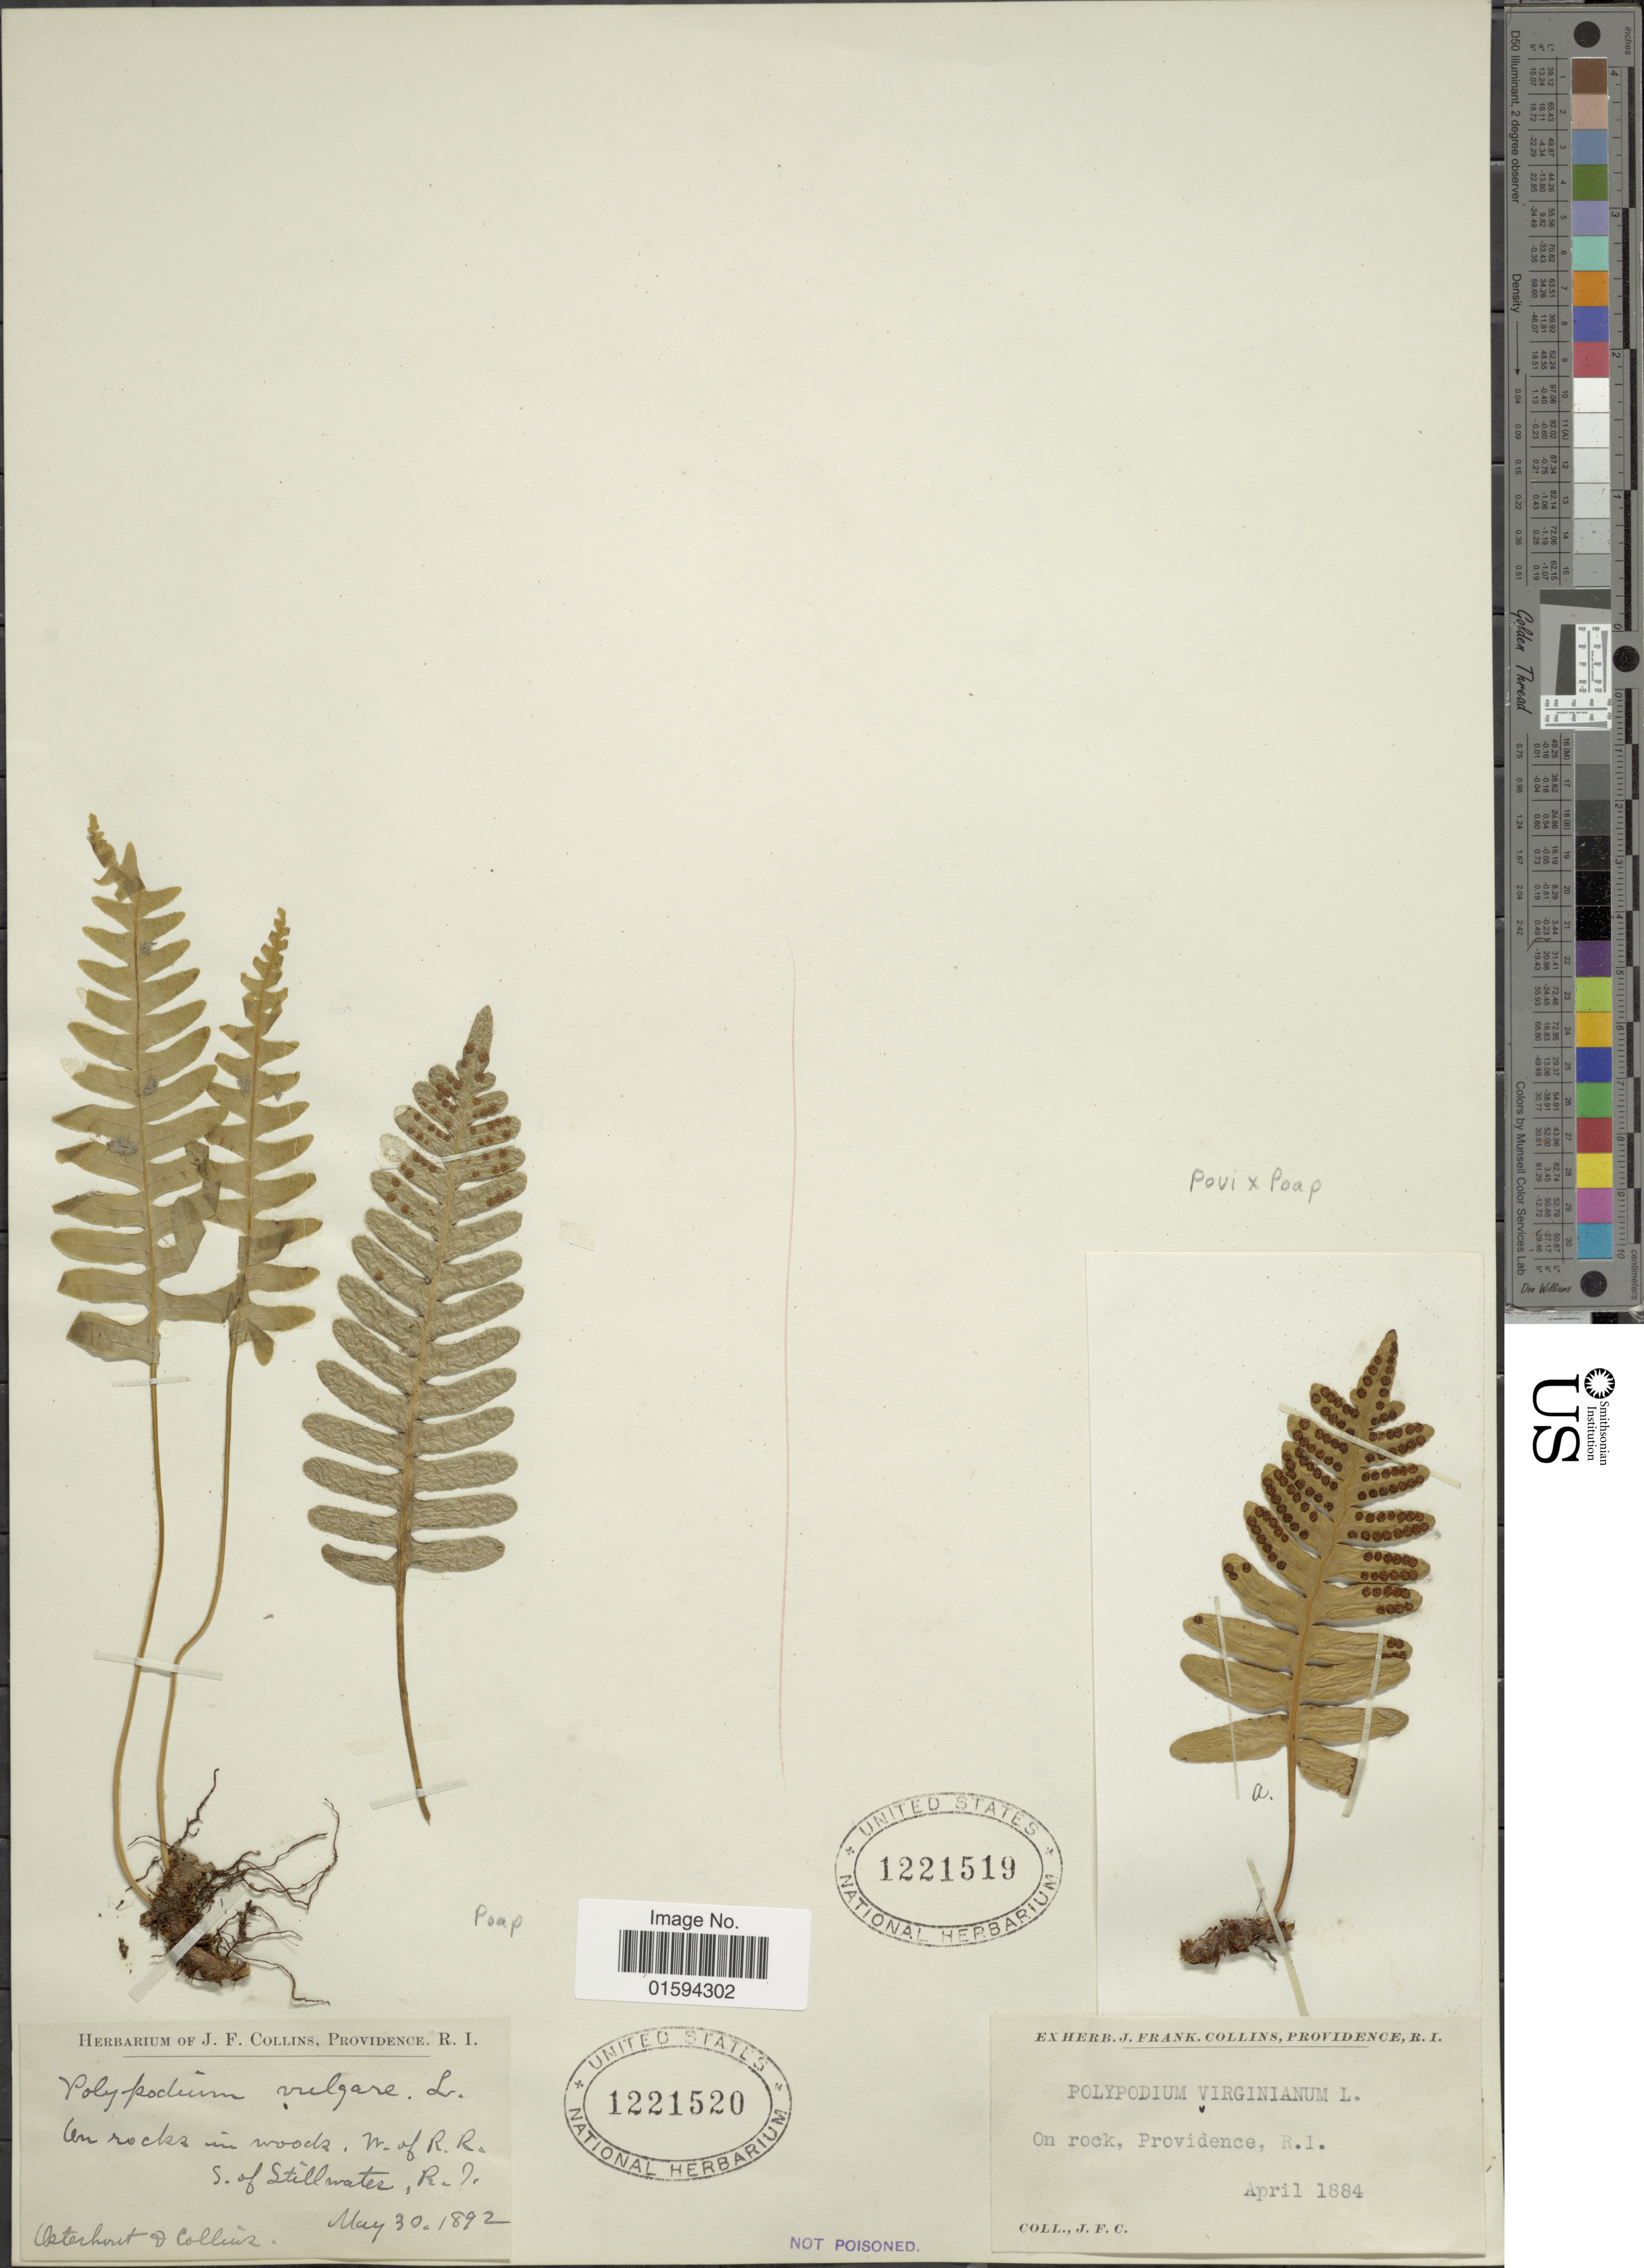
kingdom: Plantae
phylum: Tracheophyta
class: Polypodiopsida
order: Polypodiales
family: Polypodiaceae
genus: Polypodium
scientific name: Polypodium appalachianum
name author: Haufler & Windham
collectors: G. Osterhout & J. Collins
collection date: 1892-05-30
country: United States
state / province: Rhode Island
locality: W. of R. R., S. of Stillwater.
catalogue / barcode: US 1221520-2